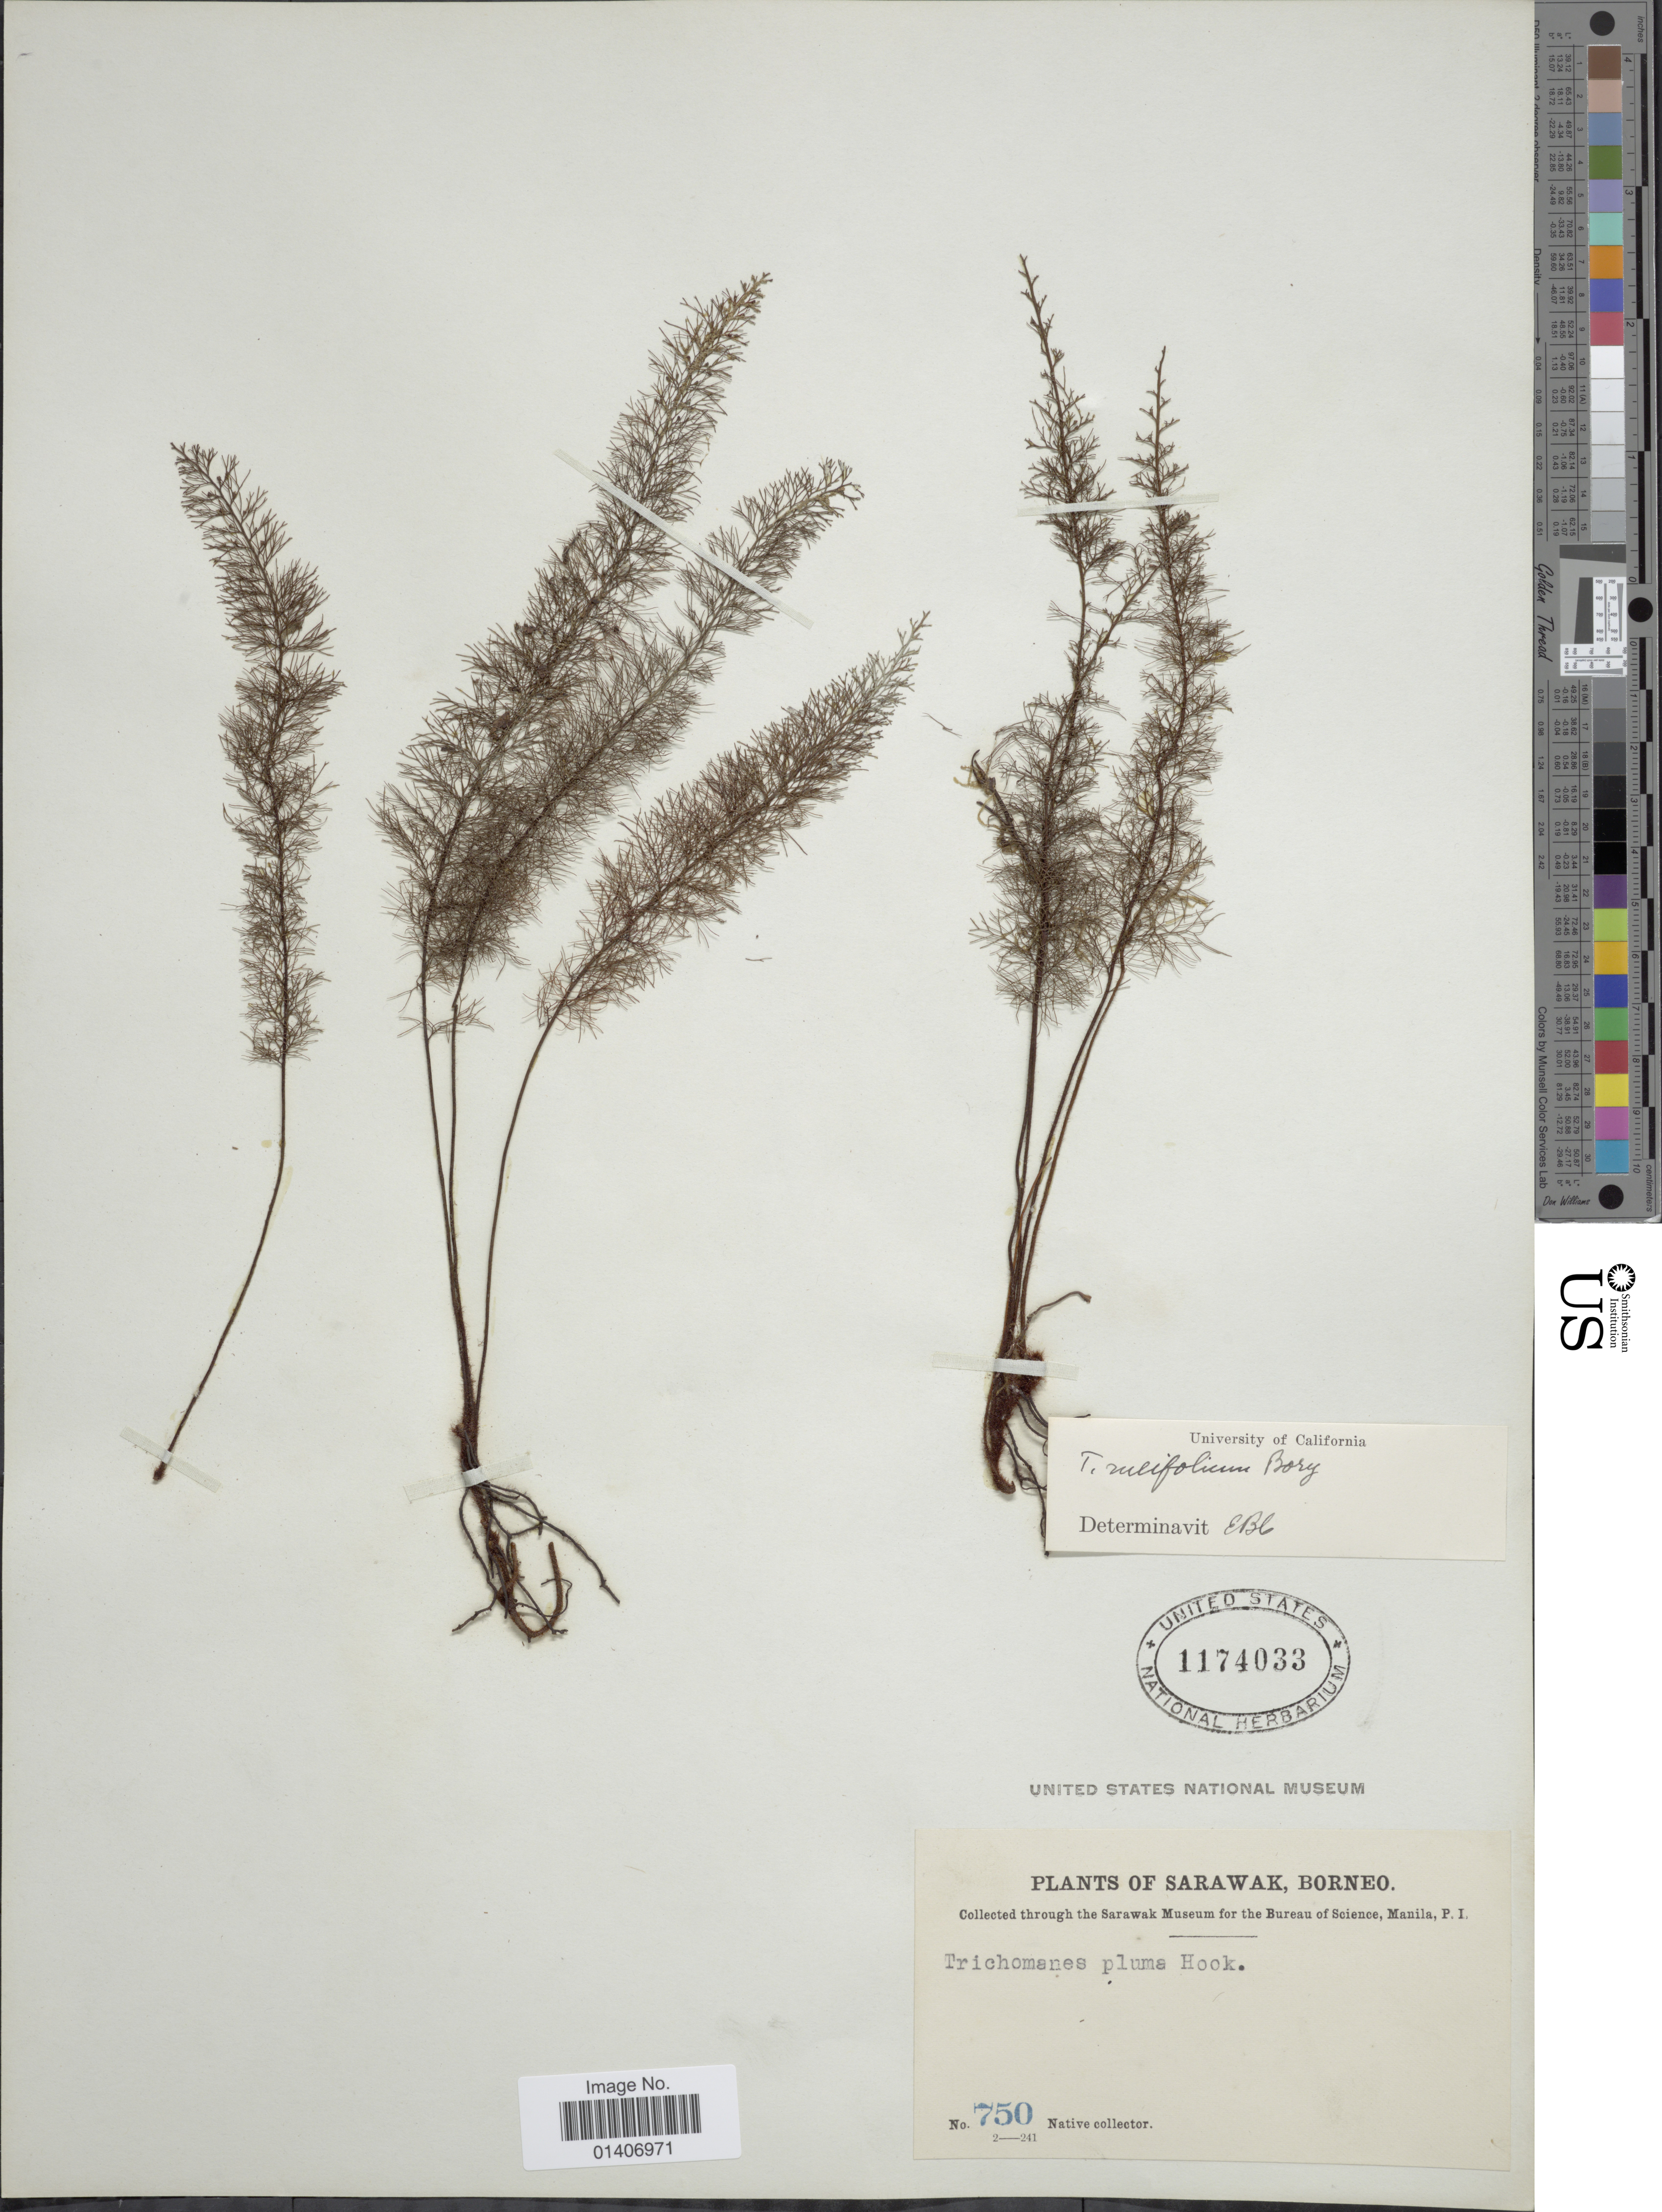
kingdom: Plantae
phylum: Tracheophyta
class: Polypodiopsida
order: Hymenophyllales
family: Hymenophyllaceae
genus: Abrodictyum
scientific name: Abrodictyum meifolium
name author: (Bory) Ebihara & K. Iwats.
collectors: Native collector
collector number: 750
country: Malaysia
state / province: Sarawak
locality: Sarawak Borneo,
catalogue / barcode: US 1174033